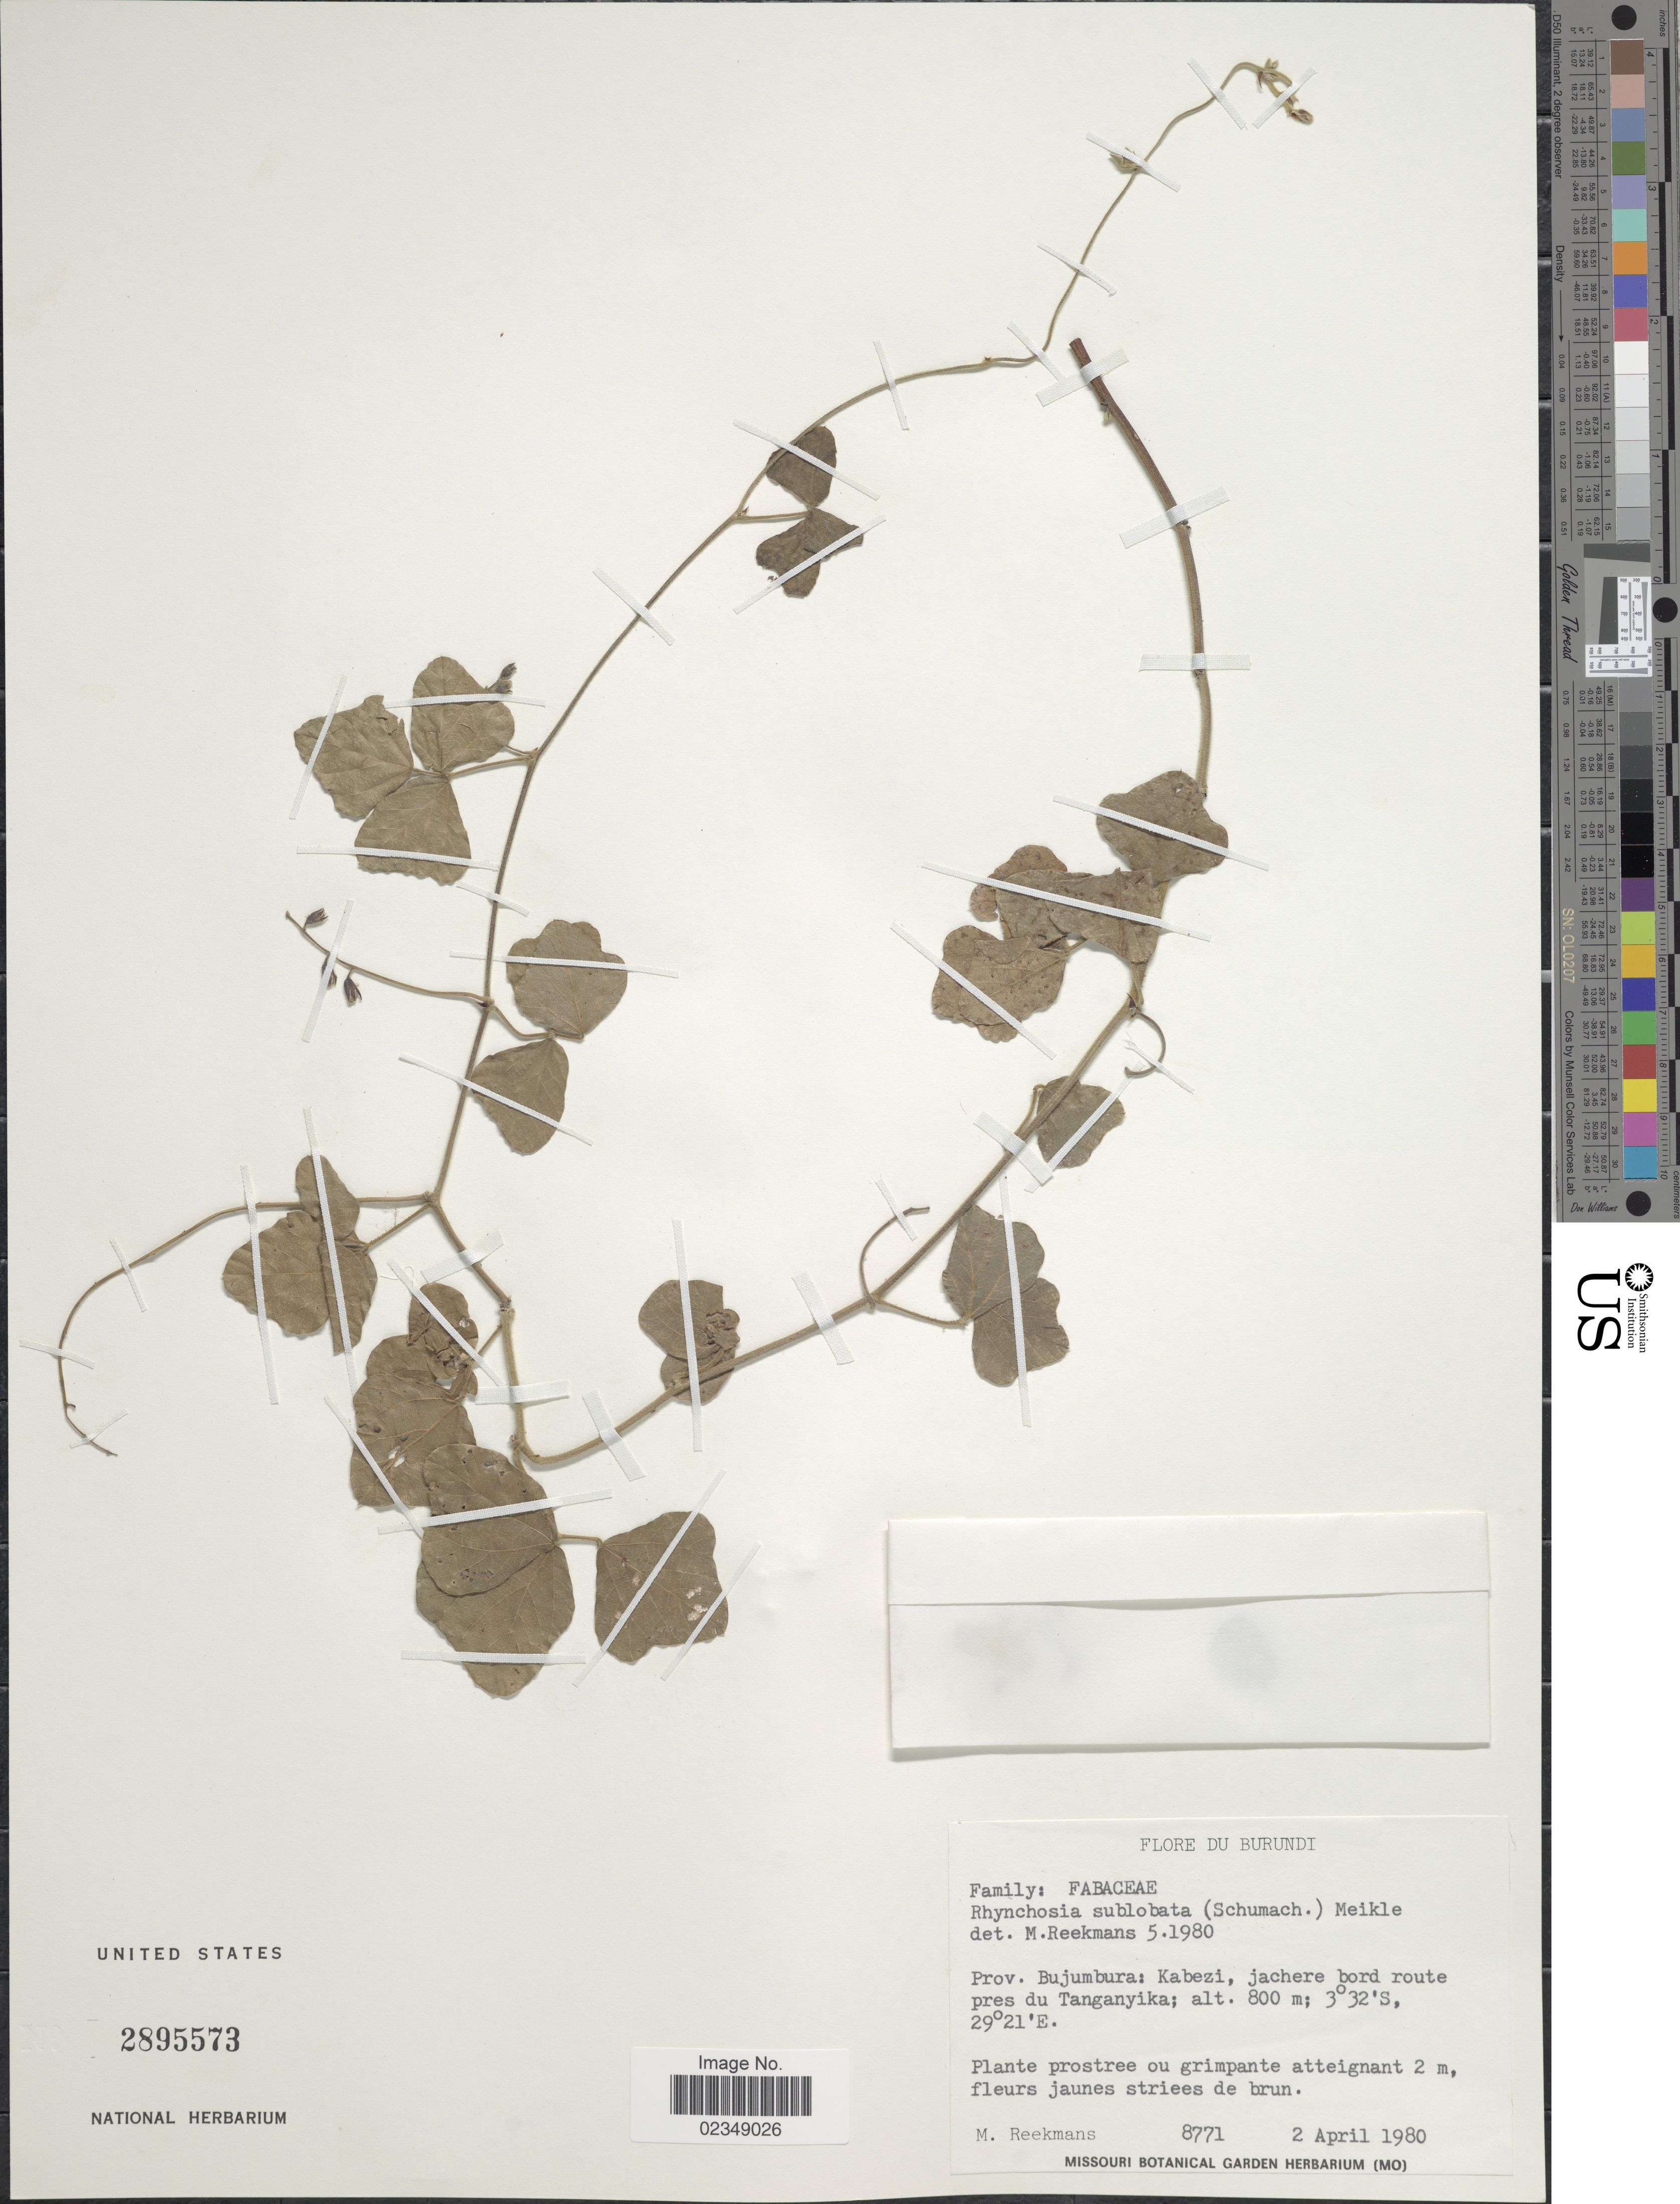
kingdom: Plantae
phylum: Tracheophyta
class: Magnoliopsida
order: Fabales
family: Fabaceae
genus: Rhynchosia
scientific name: Rhynchosia sublobata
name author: (Schumach.) Meikle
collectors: M. Reekmans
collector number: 8771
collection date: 1980-04-02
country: Burundi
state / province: Bujumura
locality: Prov. Bujumbura: Kabezi, jachere bord route pres du Tanganyika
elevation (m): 800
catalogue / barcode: US 2895573